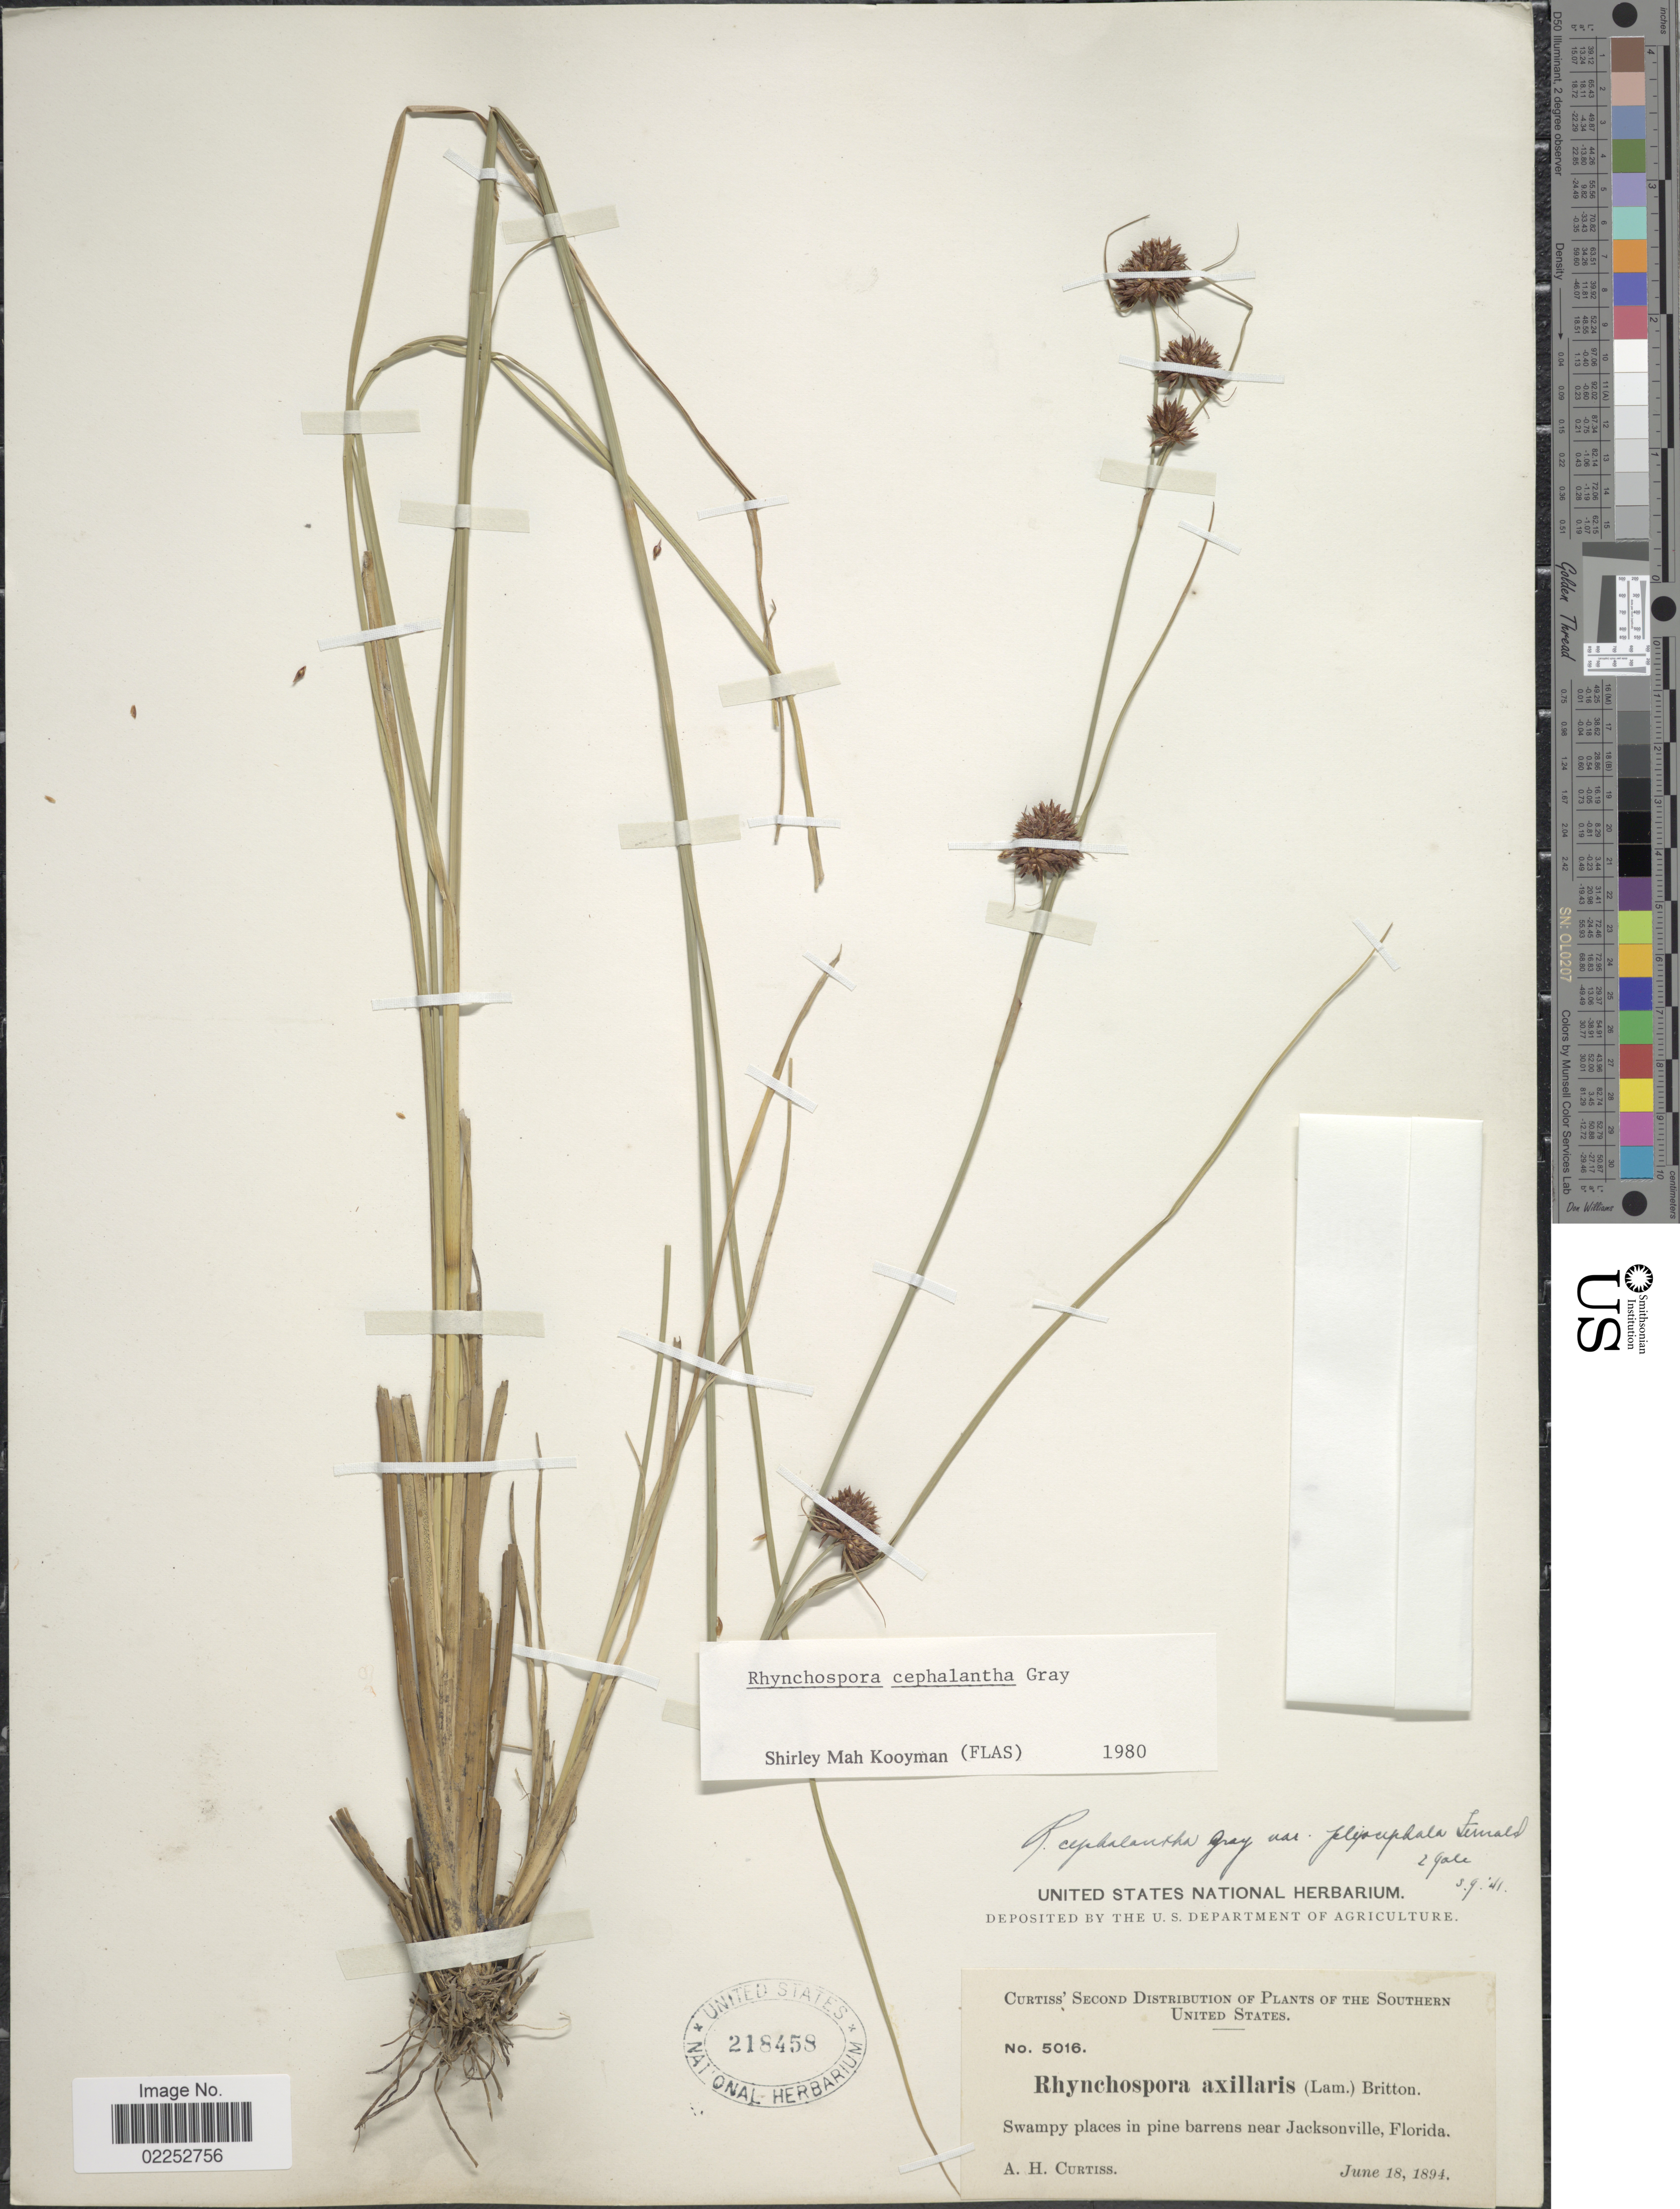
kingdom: Plantae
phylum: Tracheophyta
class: Liliopsida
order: Poales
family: Cyperaceae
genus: Rhynchospora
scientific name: Rhynchospora cephalantha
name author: A. Gray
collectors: A. H. Curtiss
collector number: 5016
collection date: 1894-06-18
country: United States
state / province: Florida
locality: Southern United States. near Jacksonville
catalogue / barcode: US 218458